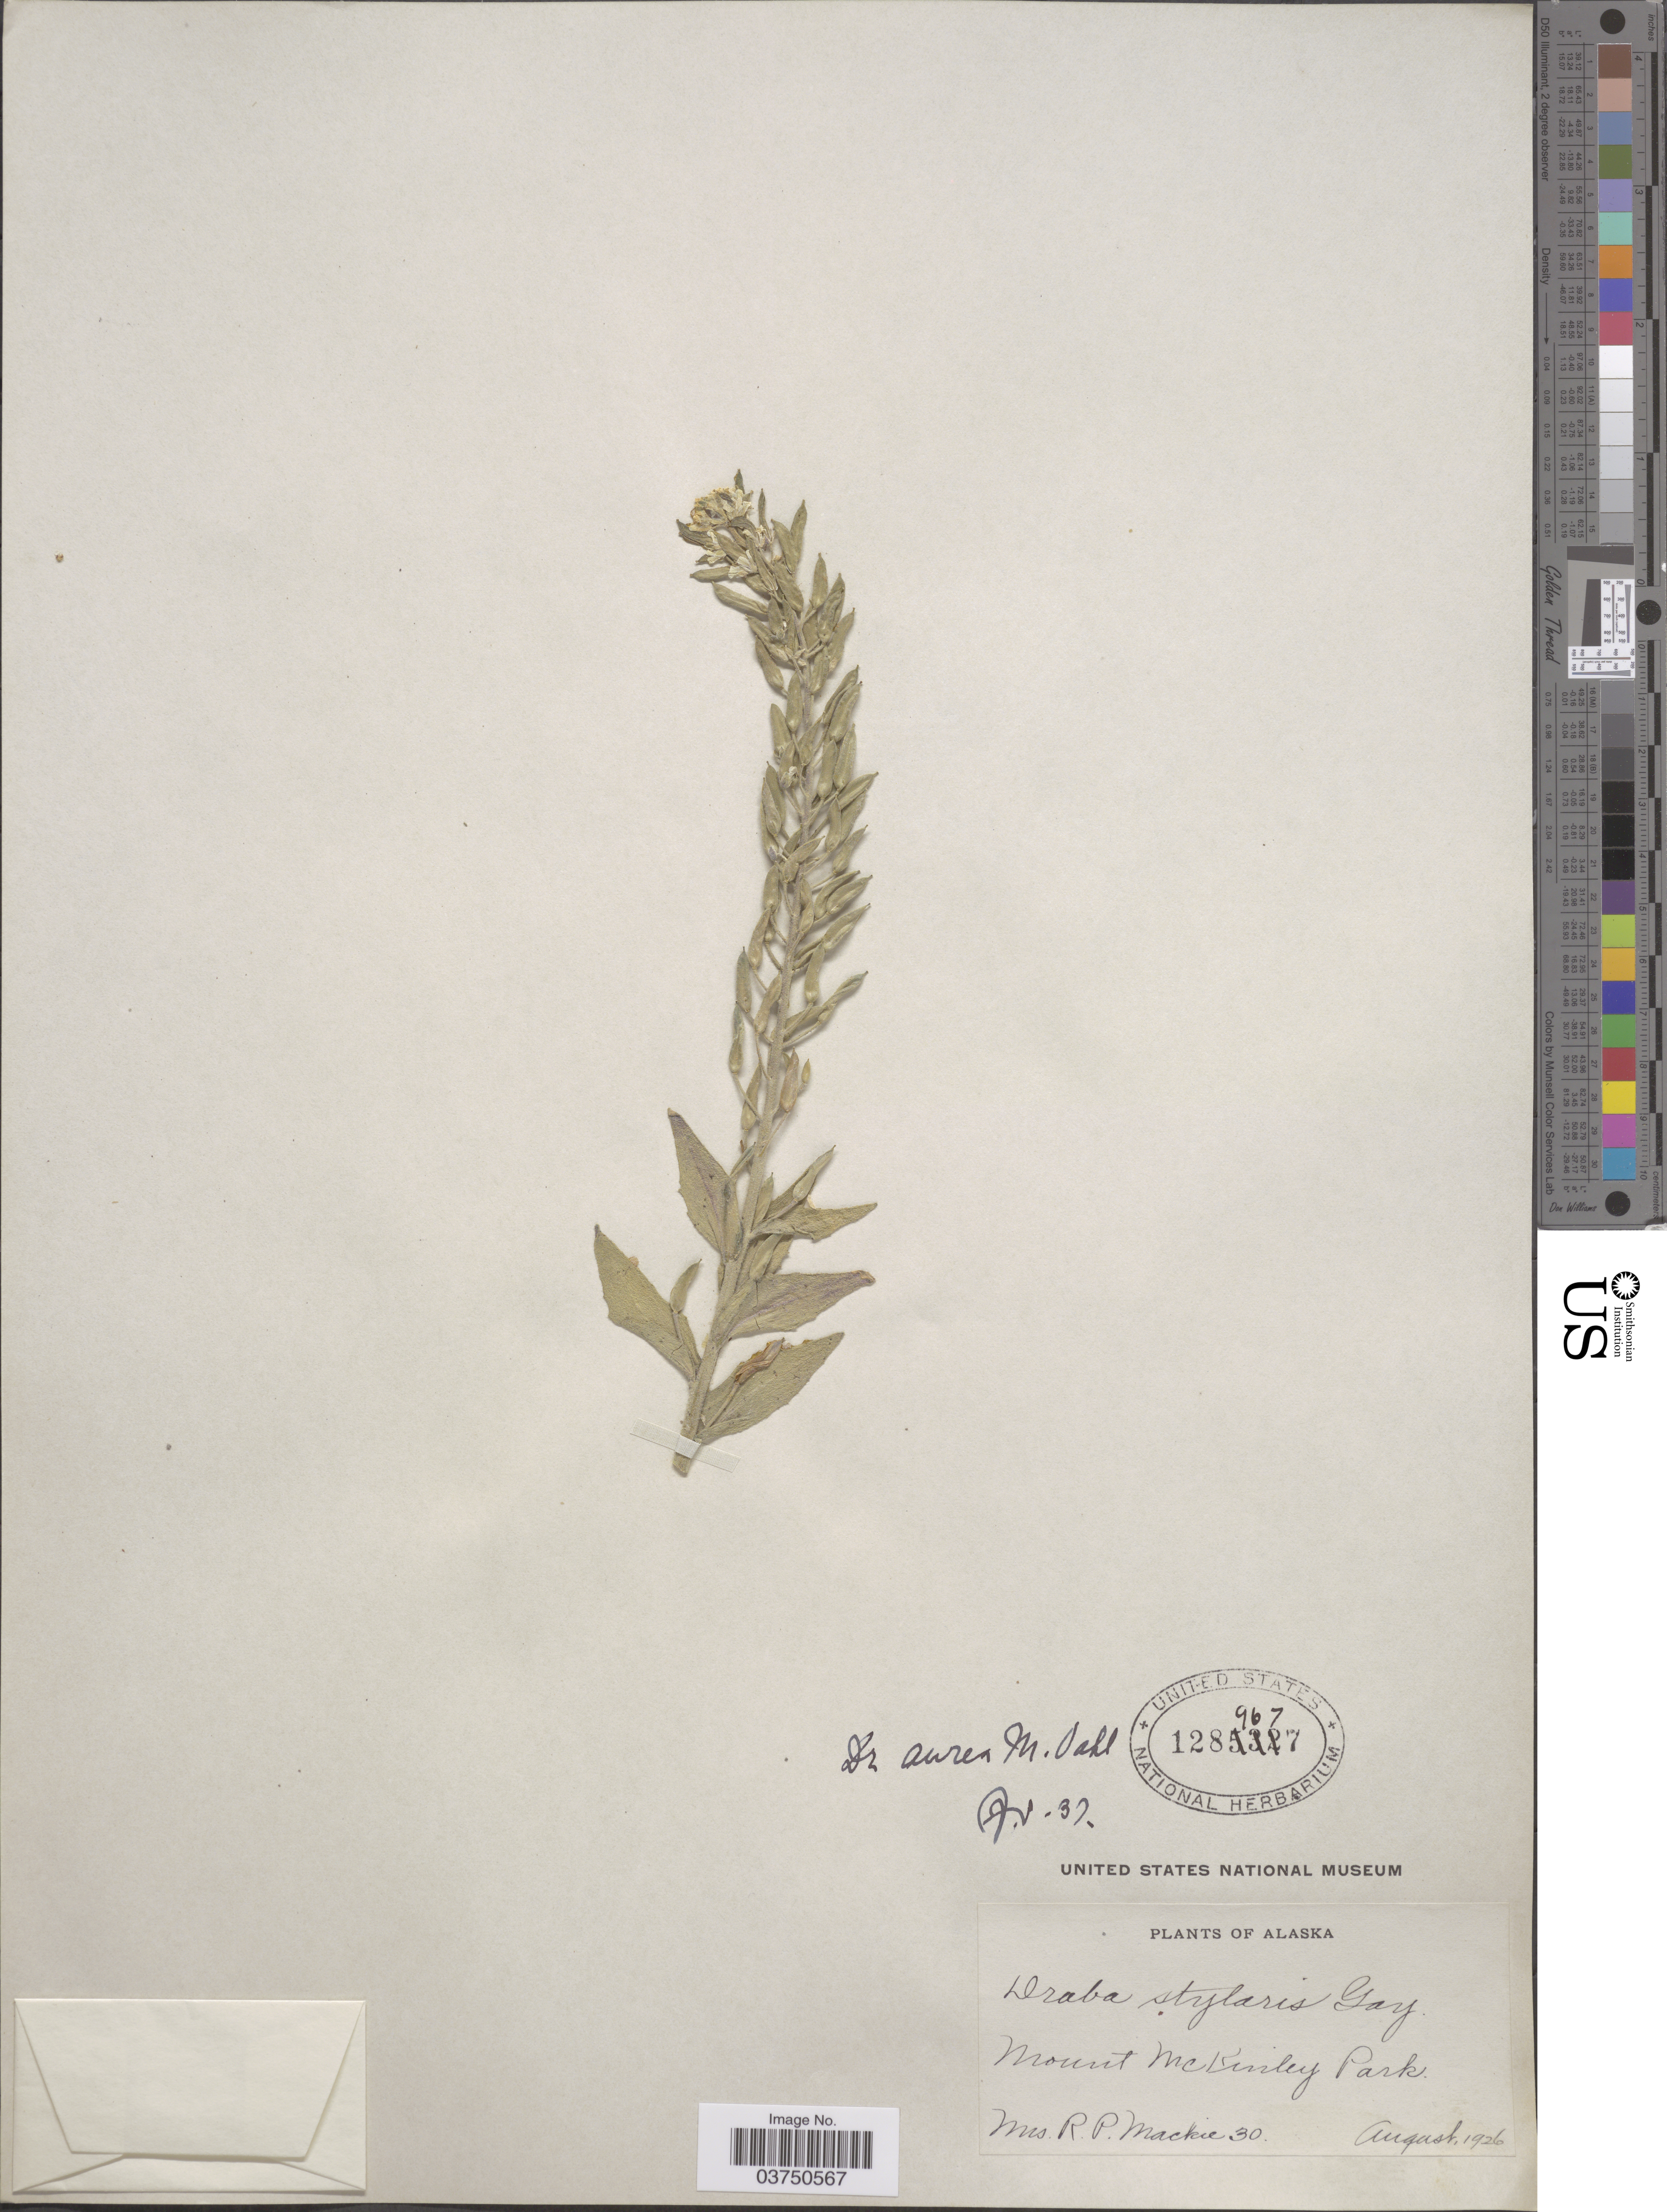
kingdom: Plantae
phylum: Tracheophyta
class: Magnoliopsida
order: Brassicales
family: Brassicaceae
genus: Draba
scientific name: Draba aurea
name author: Vahl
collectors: R. Mackie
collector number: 30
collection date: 1926-08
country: United States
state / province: Alaska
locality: Mount McKinley Park.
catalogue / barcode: US 1289677